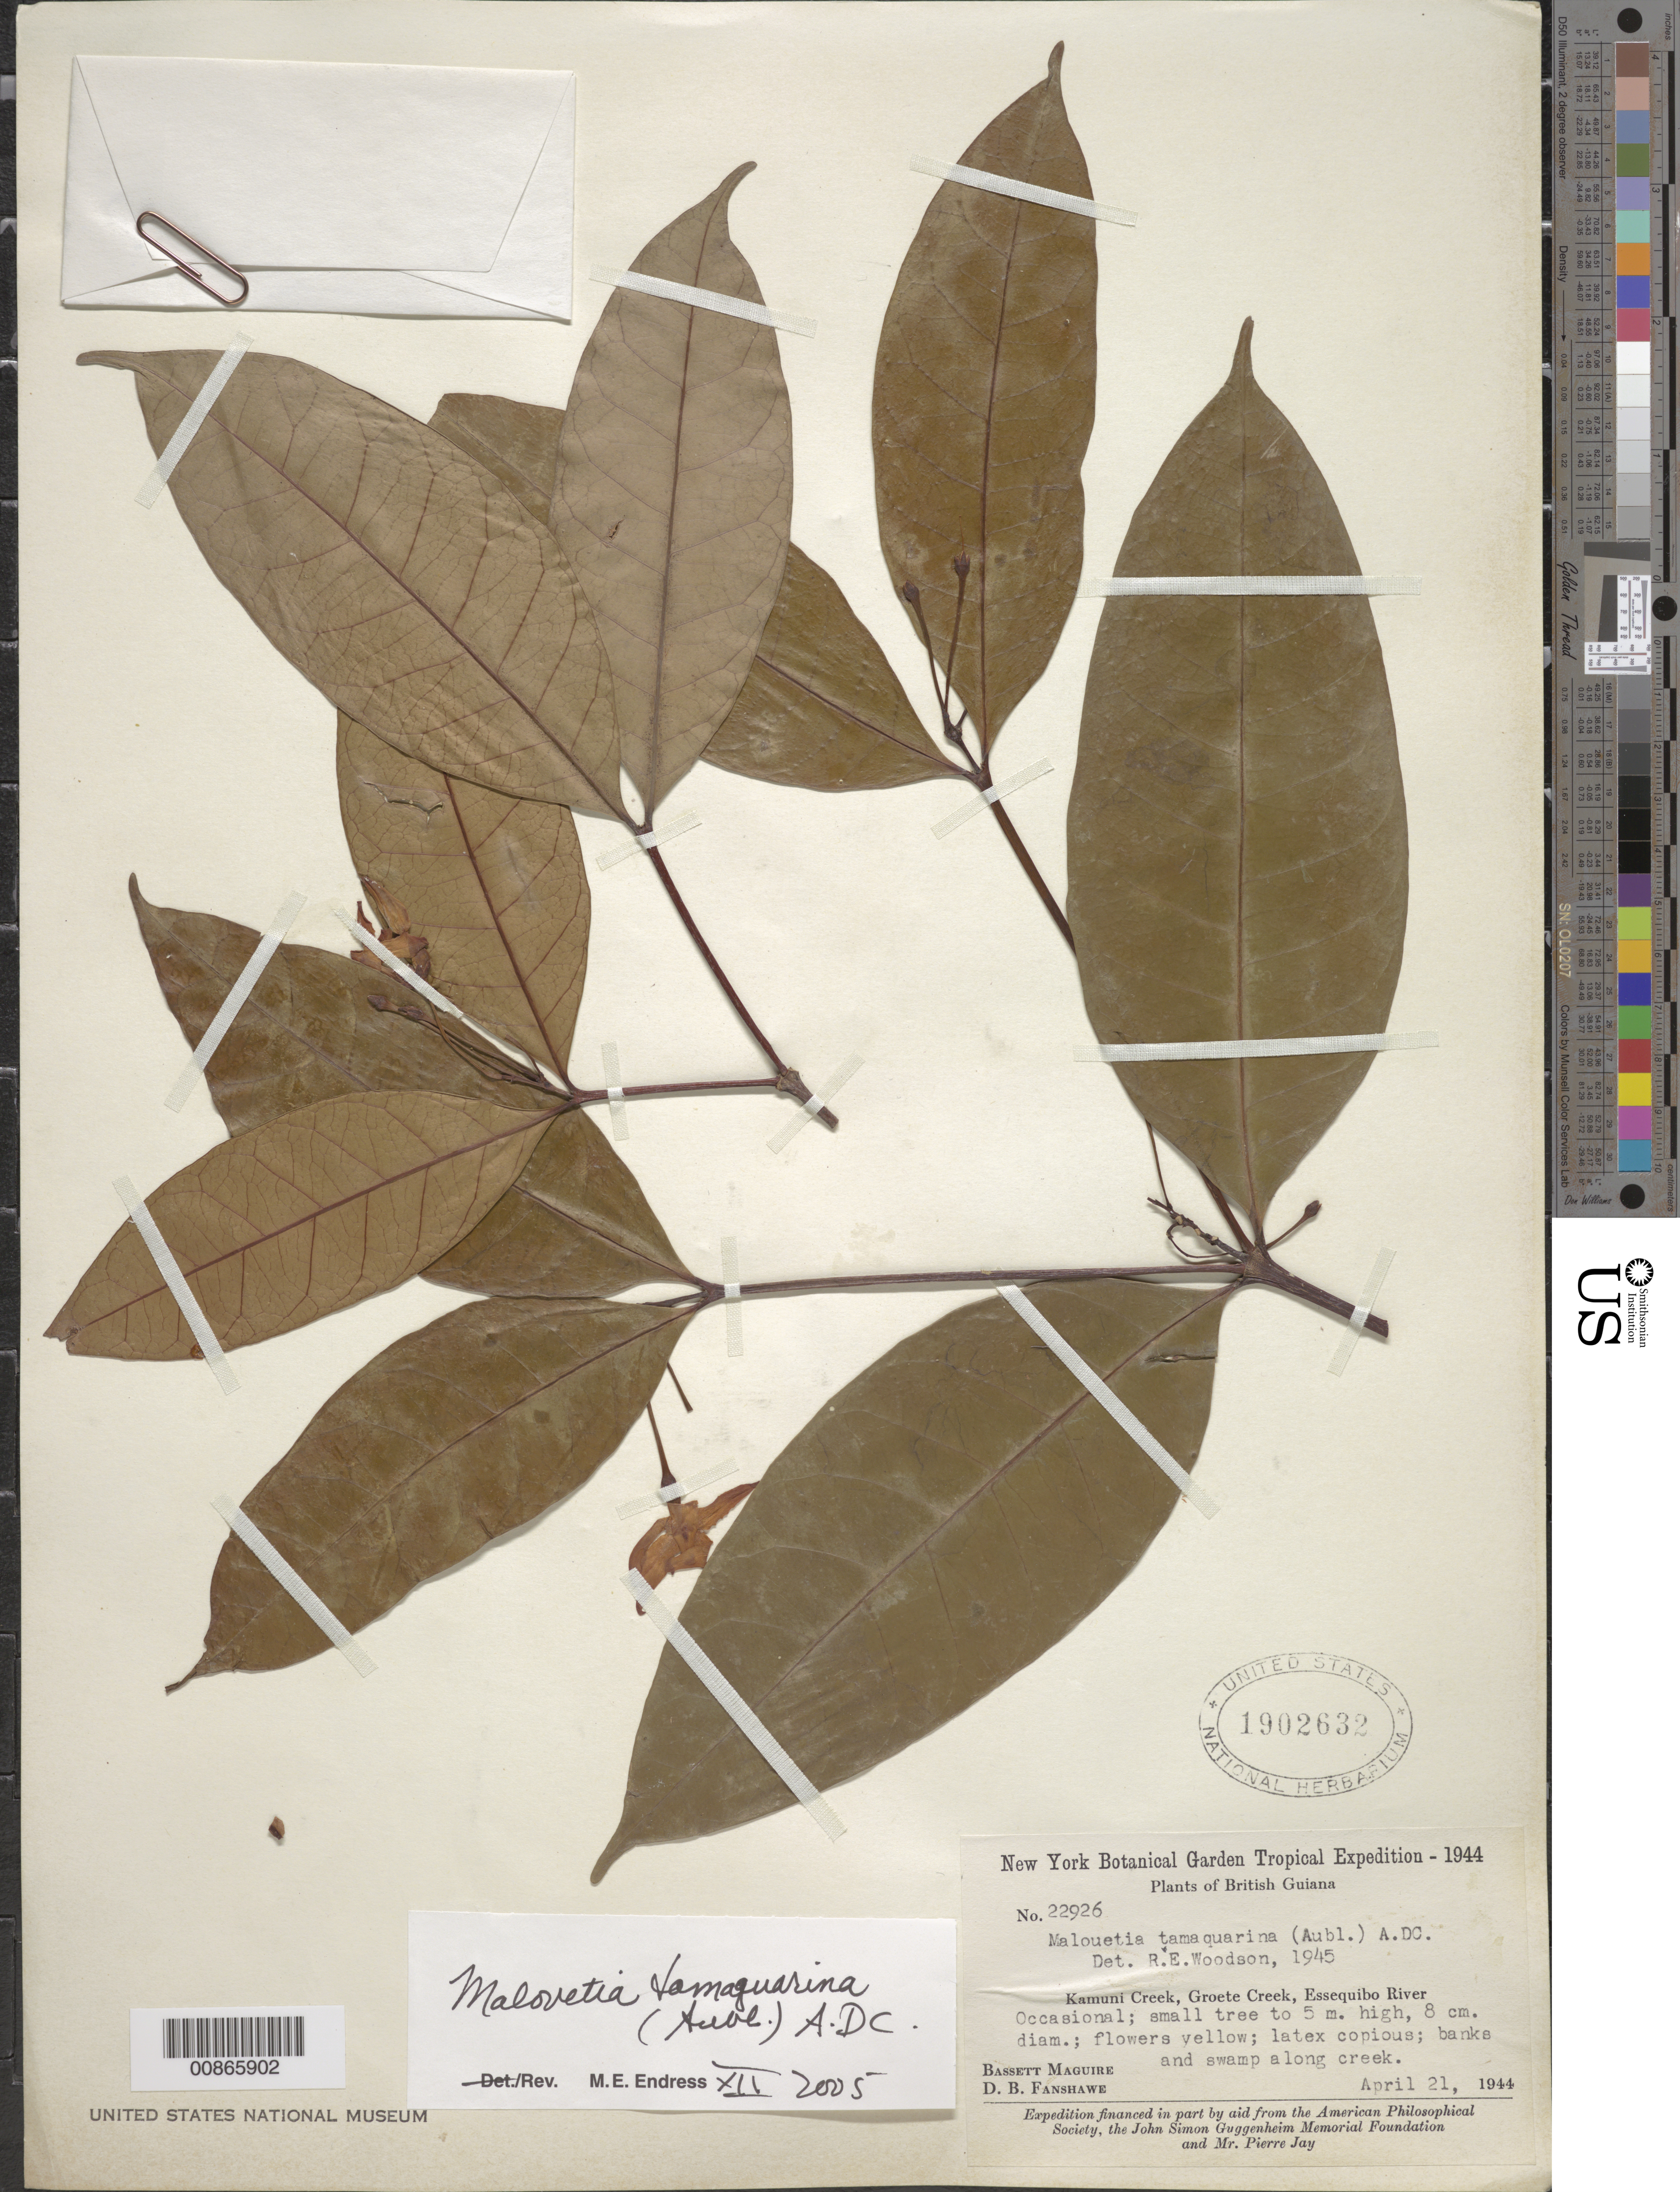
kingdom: Plantae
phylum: Tracheophyta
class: Magnoliopsida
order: Gentianales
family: Apocynaceae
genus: Malouetia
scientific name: Malouetia tamaquarina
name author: (Aubl.) A. DC.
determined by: Endress, Mary E.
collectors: B. Maguire & D. B. Fanshawe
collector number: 22926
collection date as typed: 21-Apr-44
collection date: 1944-04-21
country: Guyana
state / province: Essequibo Isl-W. Demerara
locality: Kamuni Creek, Groete Creek, Essequibo River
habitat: Banks and swamp along creek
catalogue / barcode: US 1902632